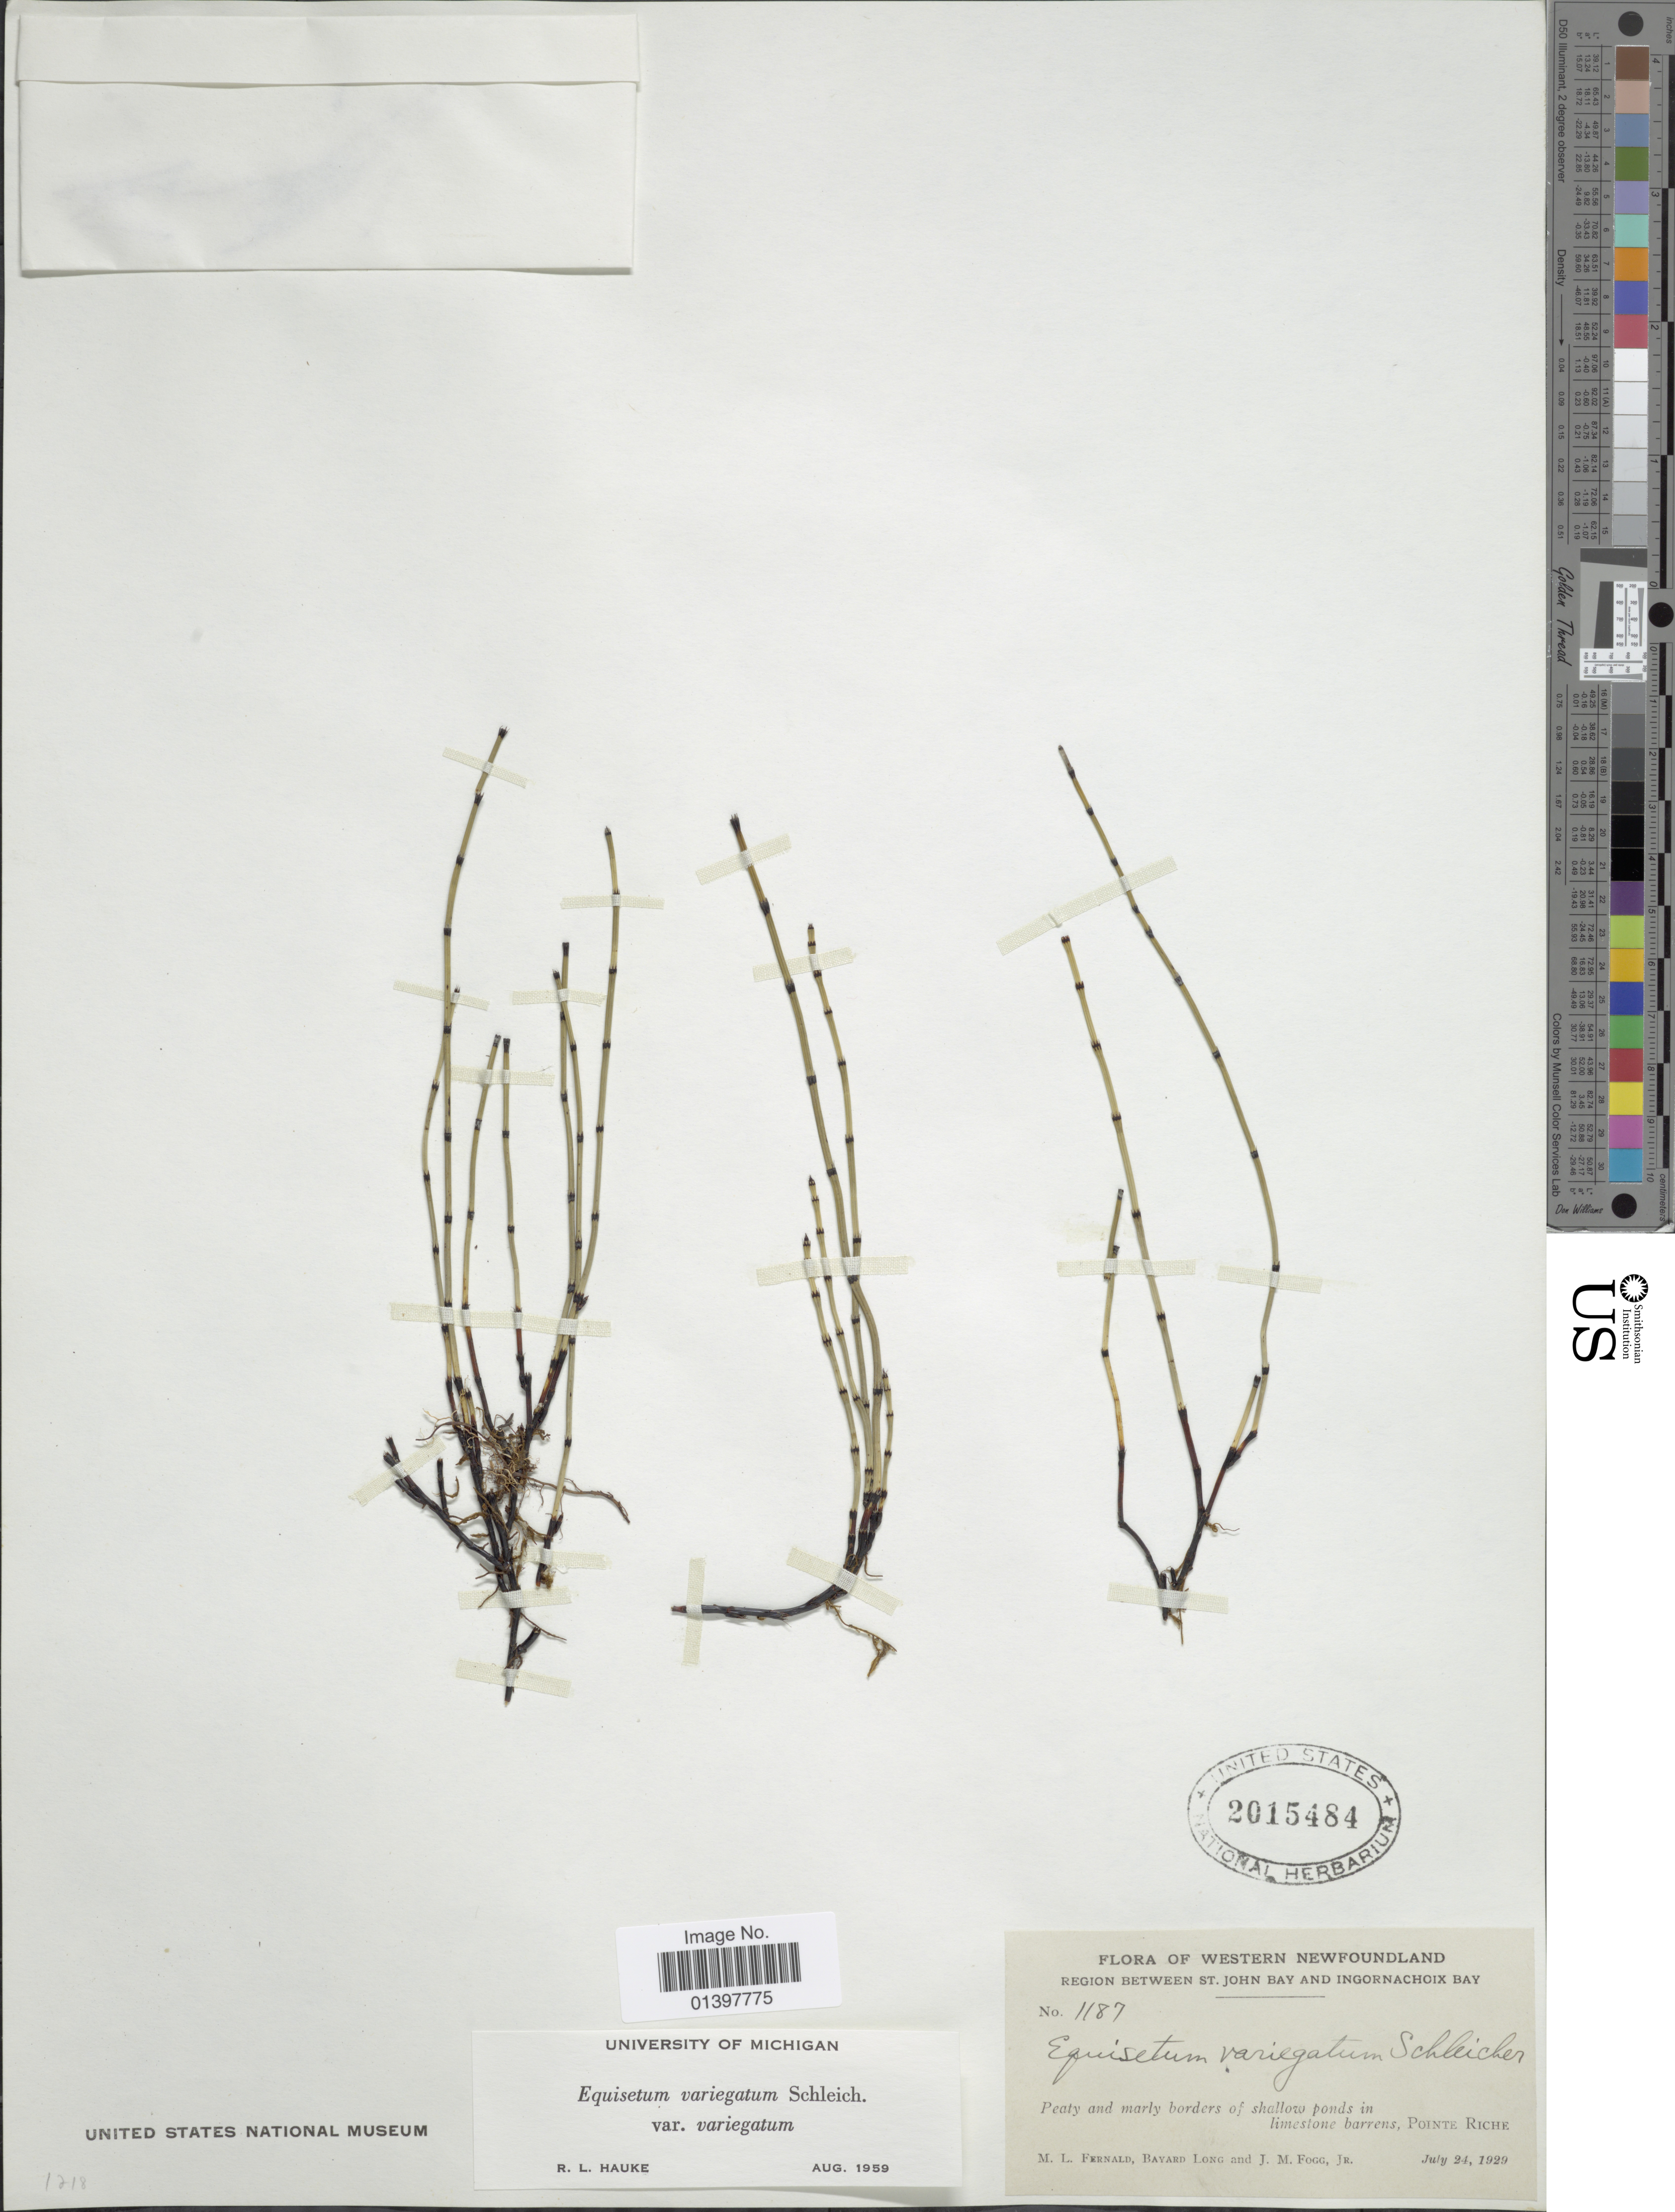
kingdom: Plantae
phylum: Tracheophyta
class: Polypodiopsida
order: Equisetales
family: Equisetaceae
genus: Equisetum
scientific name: Equisetum variegatum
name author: Schleich. ex F. Weber & D. Mohr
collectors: M. L. Fernald, B. H. Long & J. Fogg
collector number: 1187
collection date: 1929-07-24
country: Canada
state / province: Newfoundland and Labrador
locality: Western Newfoundland, Region Between St. John Bay and Igornachoix Bay, peaty and marly borders of shallow ponds in limestone barrens, Pointe Riche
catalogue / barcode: US 2015484